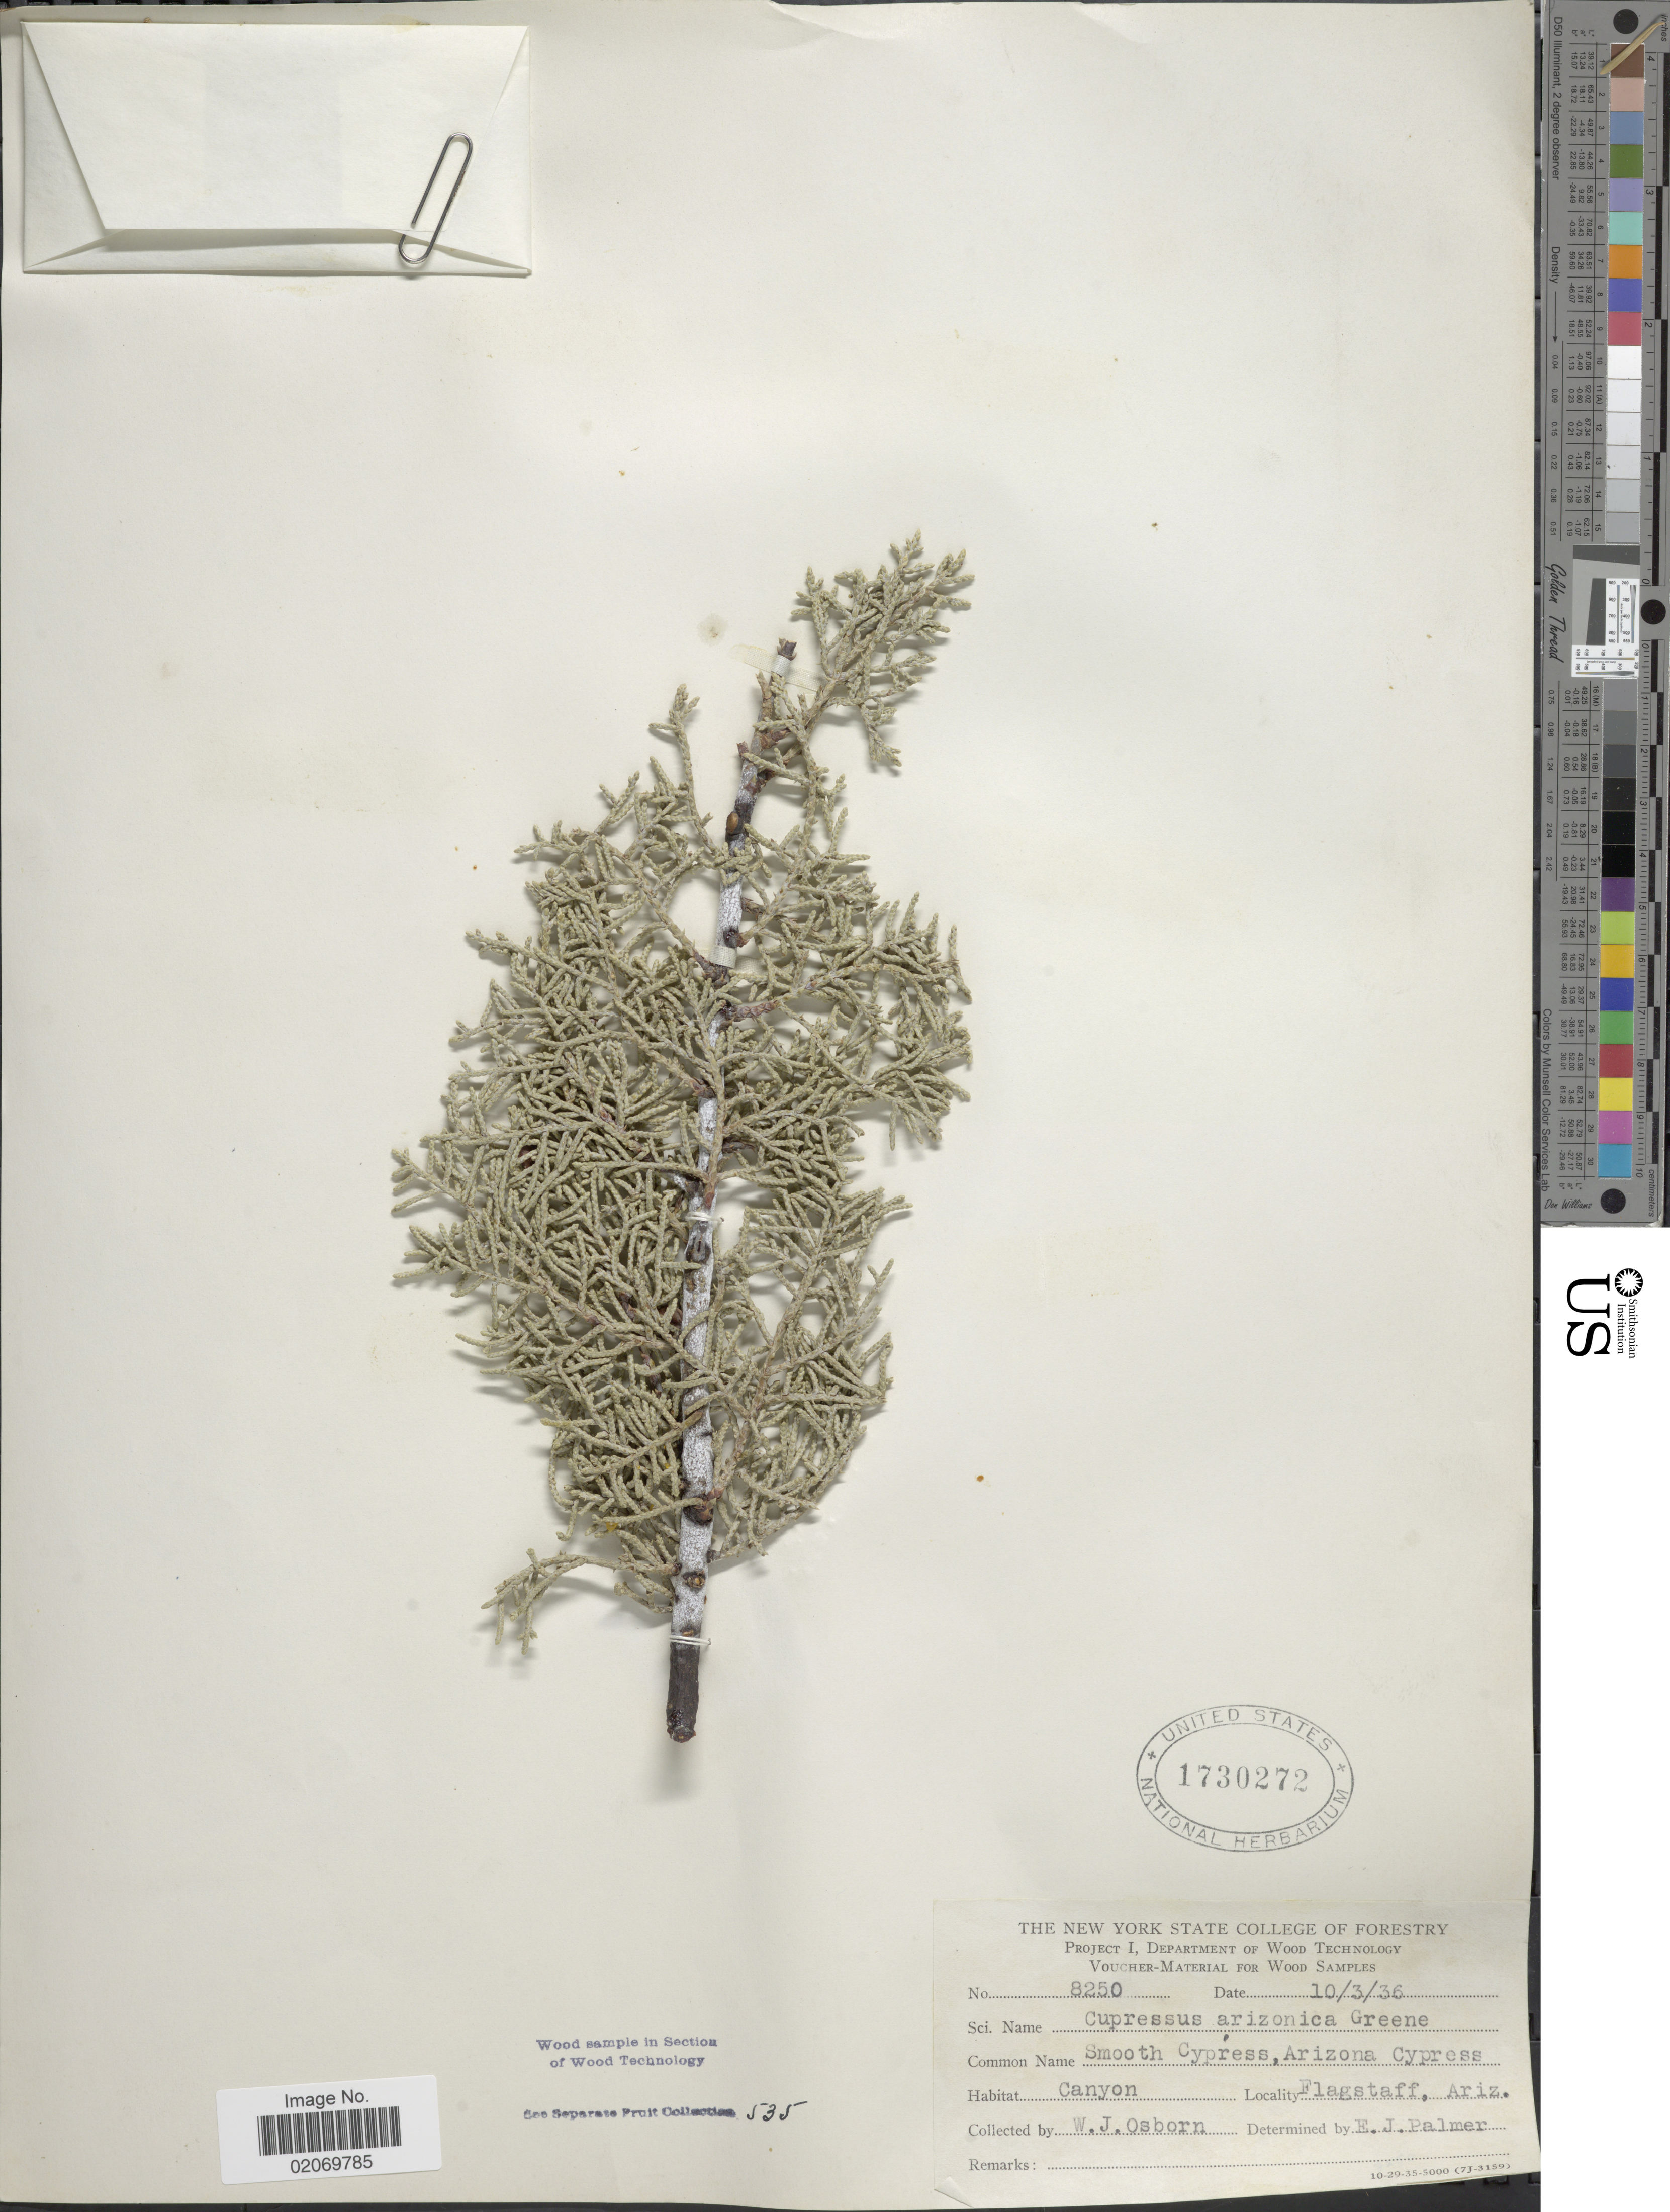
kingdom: Plantae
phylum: Tracheophyta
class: Pinopsida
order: Pinales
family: Cupressaceae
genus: Hesperocyparis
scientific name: Hesperocyparis arizonica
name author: (Greene) Bartel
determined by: (US) Smithsonian Institution - National Museum of Natural History - Department of Botany (UNITED STATES)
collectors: W. Osborn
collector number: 8250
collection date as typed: Transcribed d/m/y: 3/10/36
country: United States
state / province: Arizona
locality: Smooth Cypress, Arizona Cypress, Canyon, Flagstaff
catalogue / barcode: US 1730272